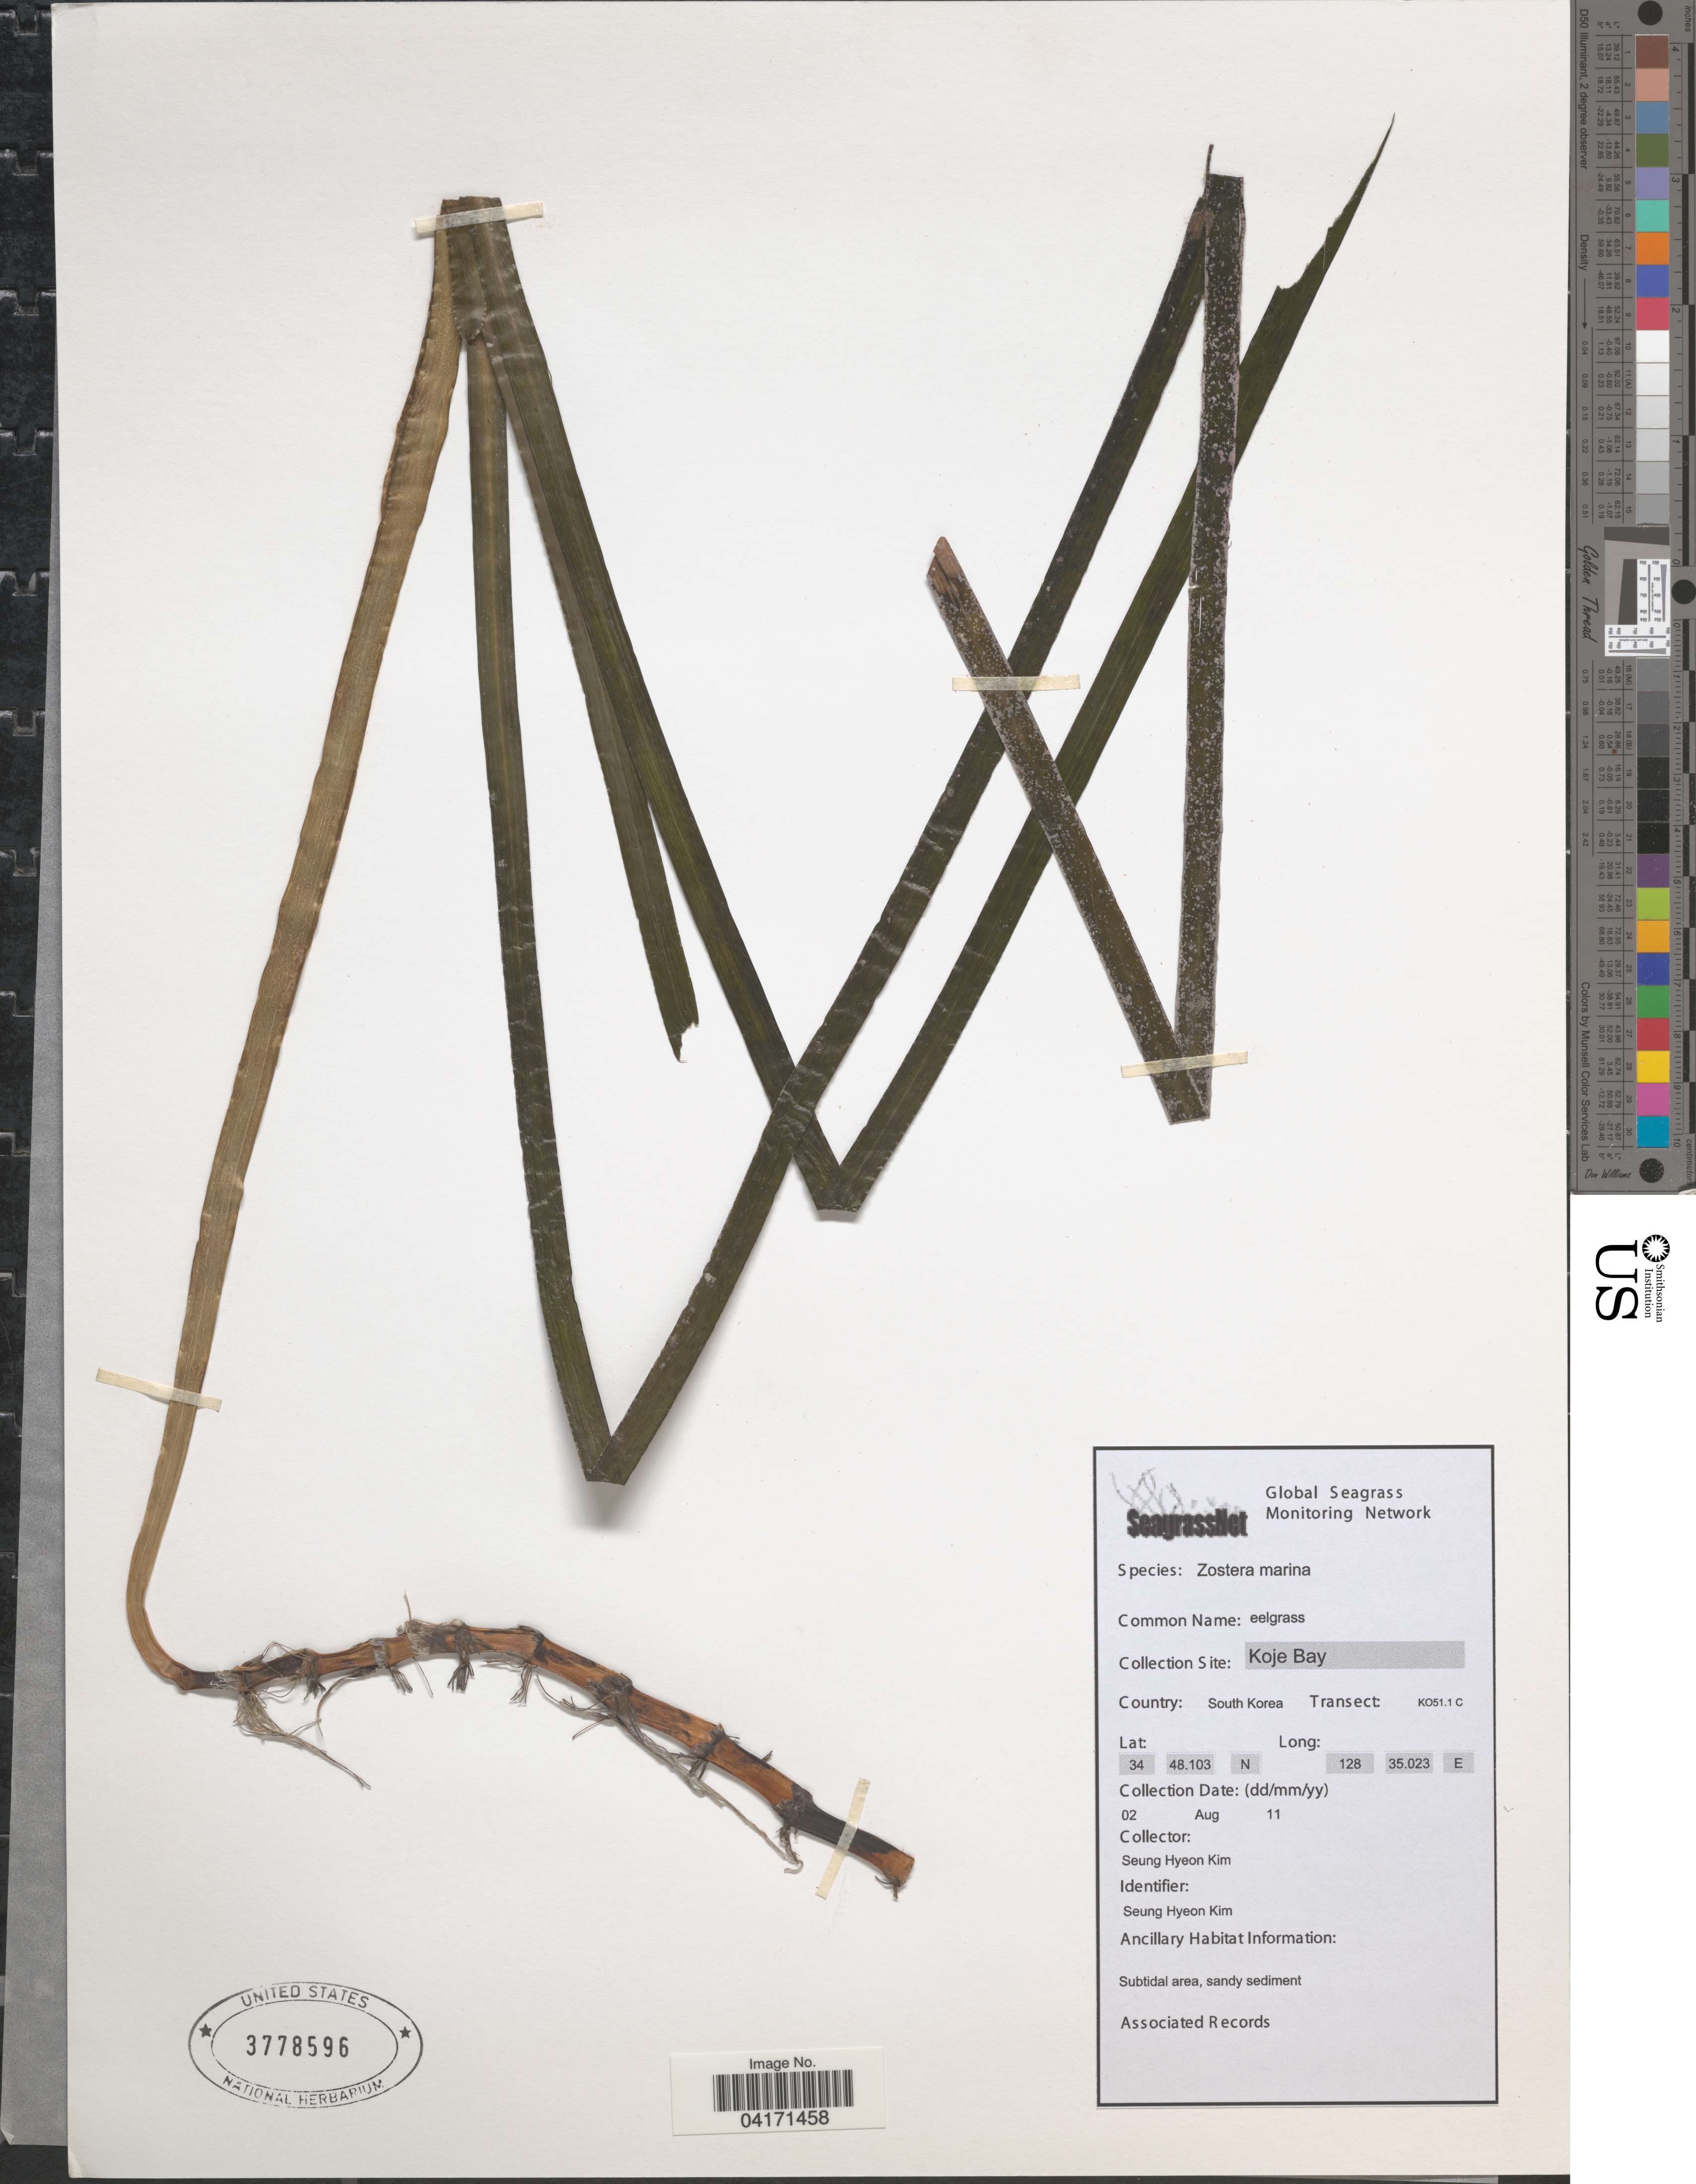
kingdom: Plantae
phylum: Tracheophyta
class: Liliopsida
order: Alismatales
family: Zosteraceae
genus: Zostera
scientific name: Zostera marina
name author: L.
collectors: S. Kim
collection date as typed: Transcribed d/m/y: 2/8/11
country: South Korea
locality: Koje Bay. Transect: KO51.1 C.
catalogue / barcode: US 3778596